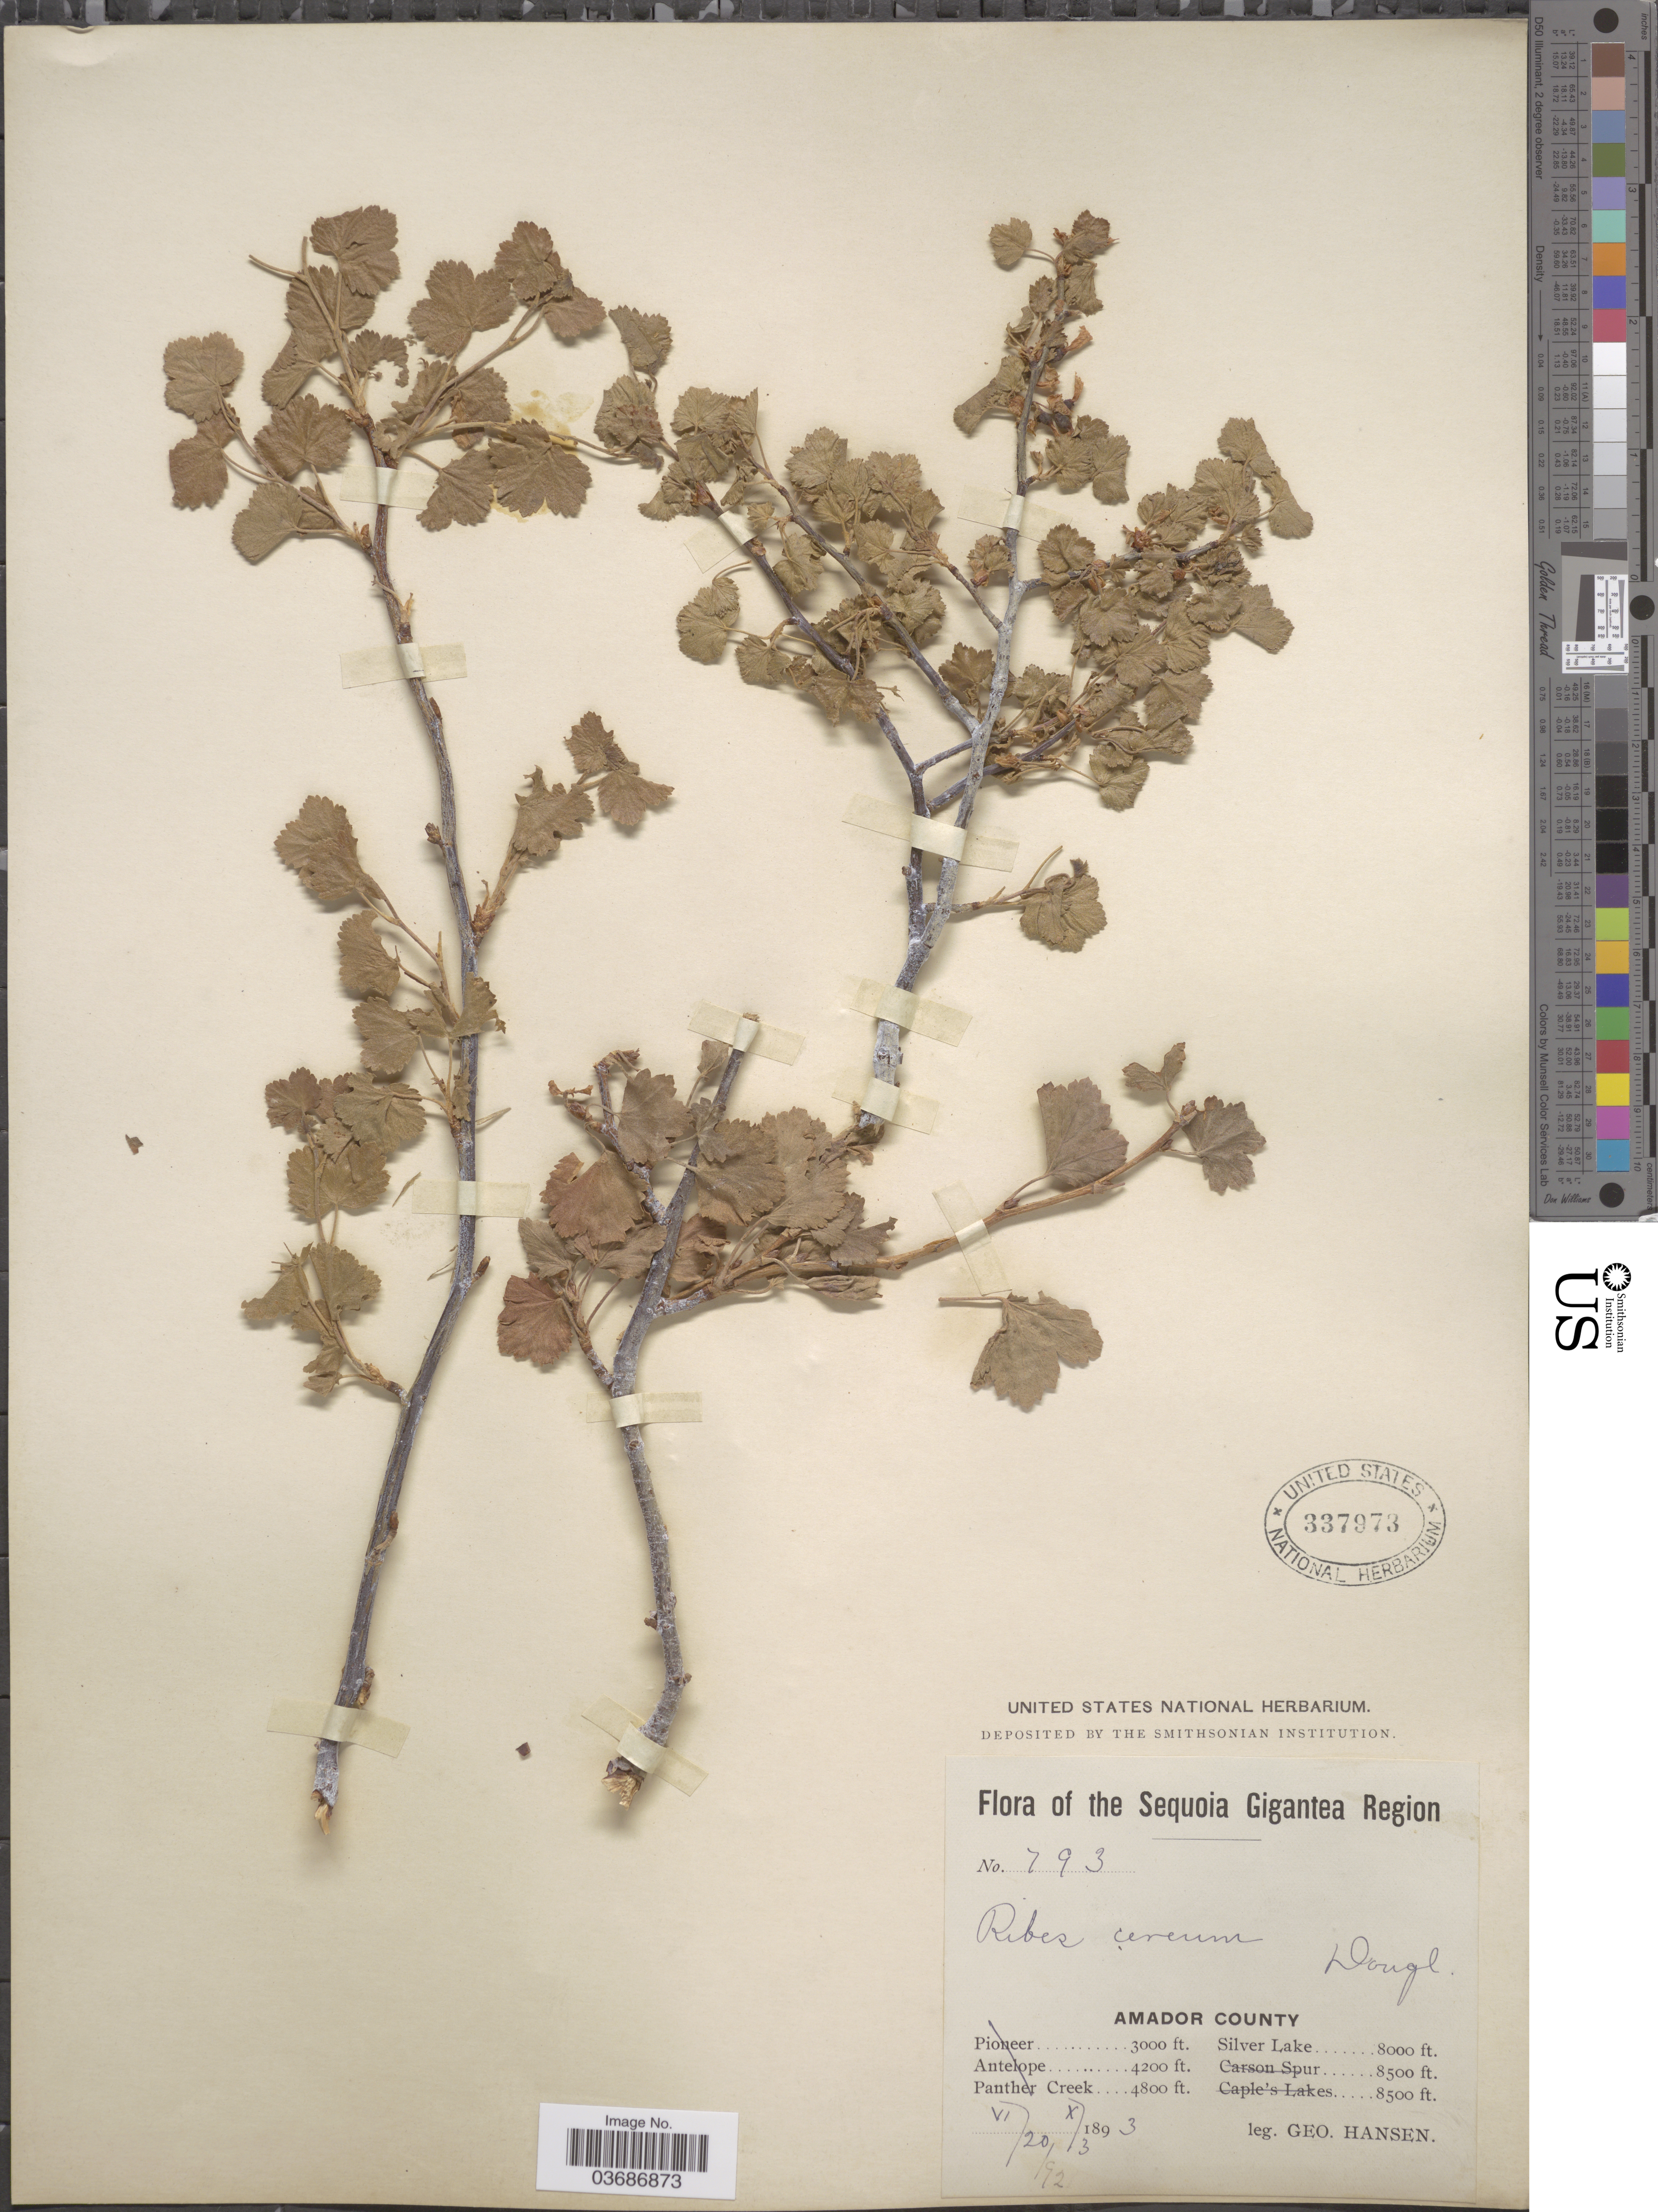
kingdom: Plantae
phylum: Tracheophyta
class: Magnoliopsida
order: Saxifragales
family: Grossulariaceae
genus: Ribes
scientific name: Ribes cereum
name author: Douglas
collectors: G. Hansen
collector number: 793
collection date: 1892-06-20/1893-10-03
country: United States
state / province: California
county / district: Amador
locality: The Sequoia Gigantea Region. Amadaor County. Silver Lake.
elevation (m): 2438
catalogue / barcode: US 337973